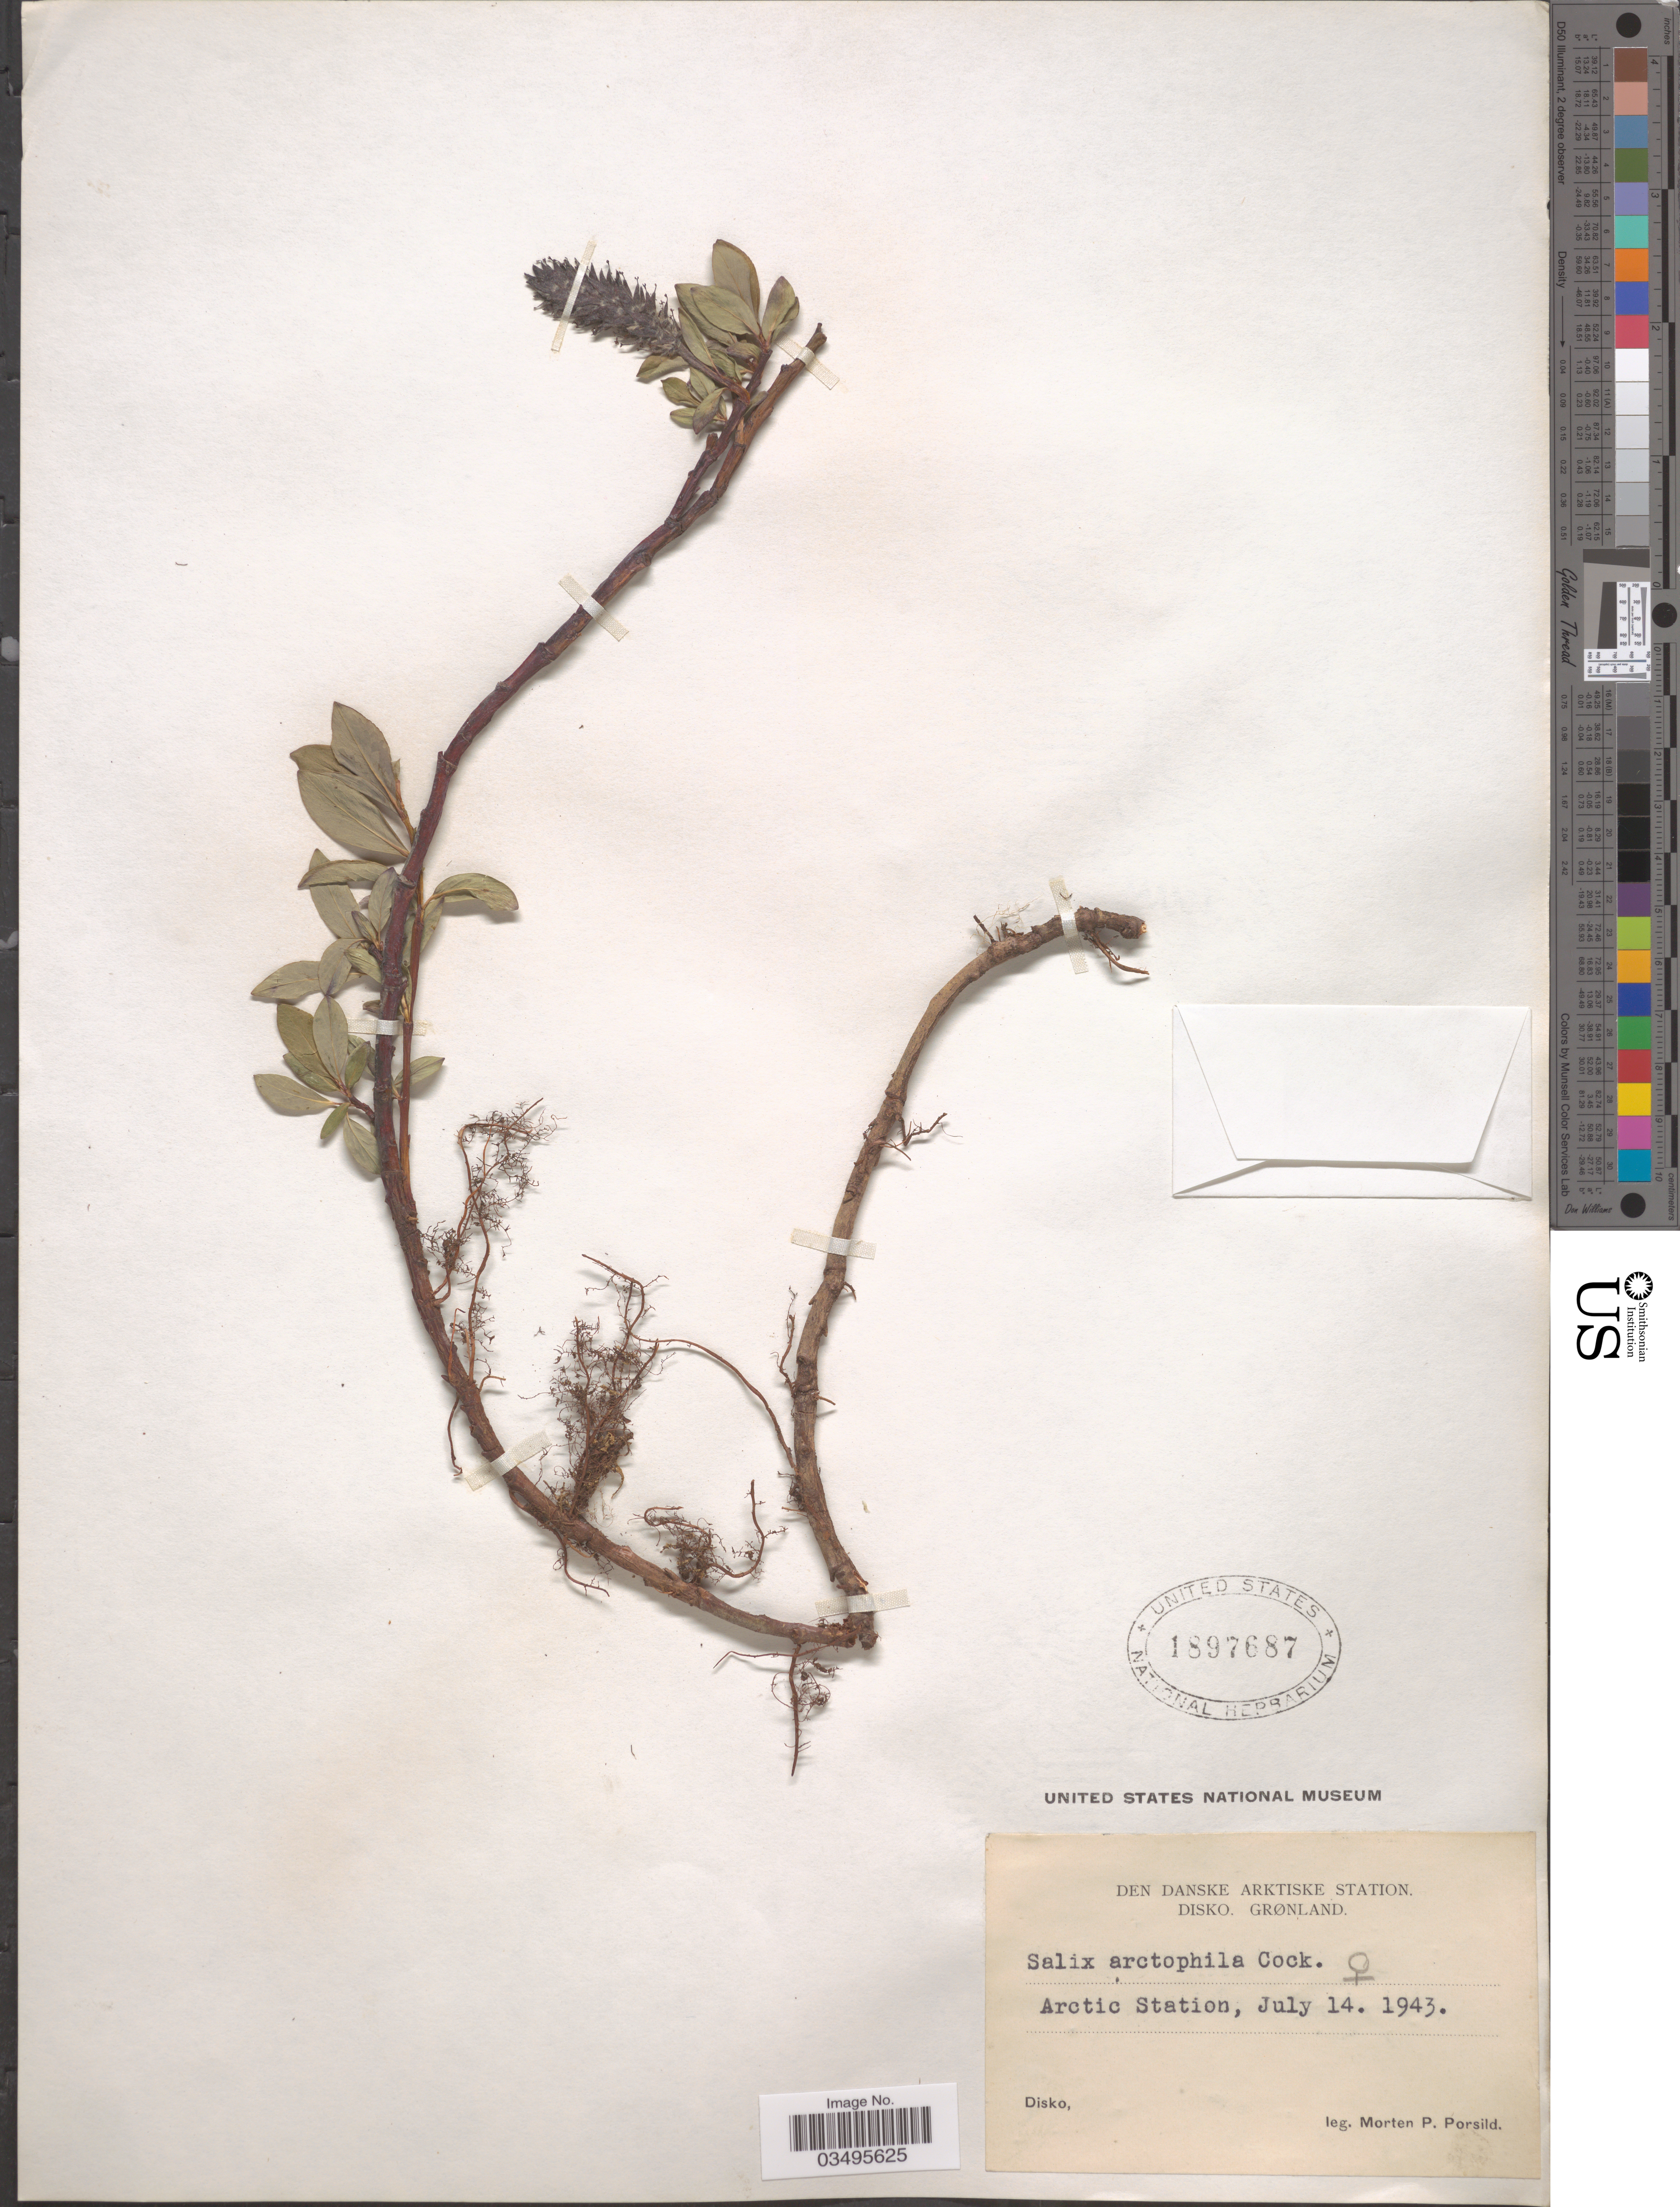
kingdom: Plantae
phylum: Tracheophyta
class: Magnoliopsida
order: Malpighiales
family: Salicaceae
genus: Salix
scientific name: Salix arctophila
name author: Cockerell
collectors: M. P. Porsild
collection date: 1943-07-14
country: Greenland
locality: Den Danske Arktiske Station. Disko. Grønland. Arctic Station. Disko.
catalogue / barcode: US 1897687